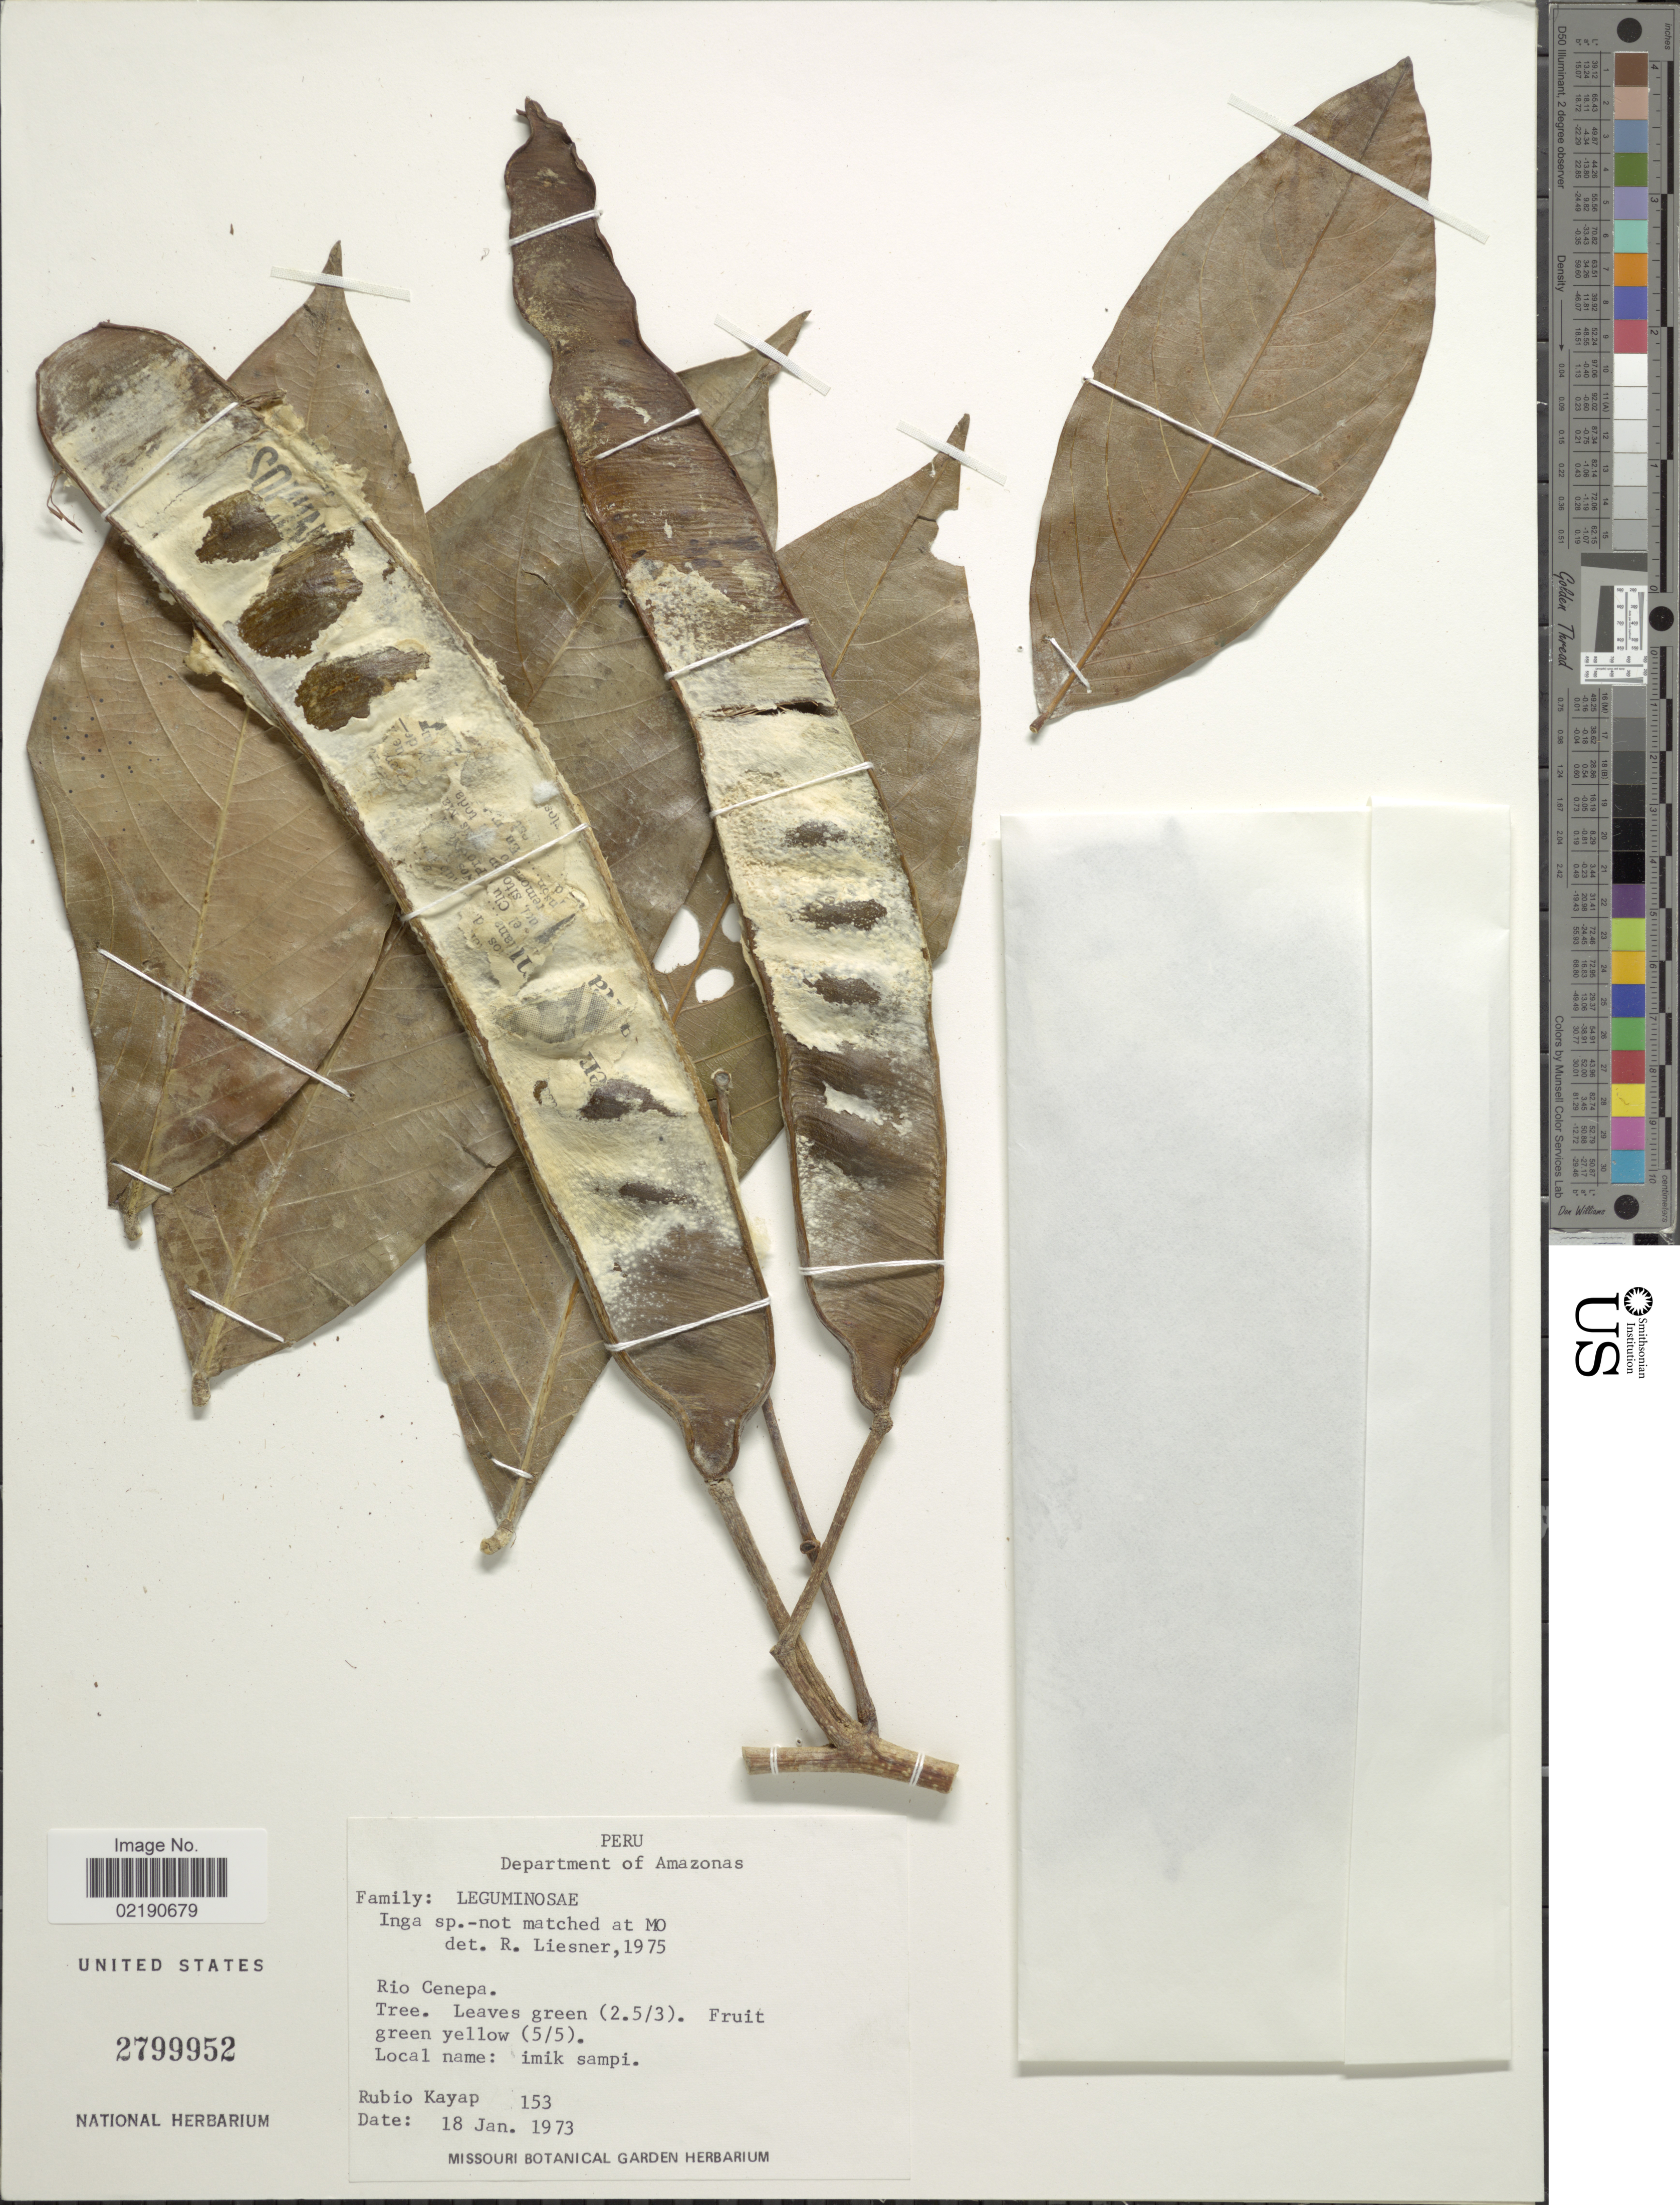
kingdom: Plantae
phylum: Tracheophyta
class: Magnoliopsida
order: Fabales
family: Fabaceae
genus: Inga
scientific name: Inga sp.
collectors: R. Kayap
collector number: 153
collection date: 1973-01-18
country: Peru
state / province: Amazonas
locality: Rio Cenepa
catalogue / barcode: US 2799952